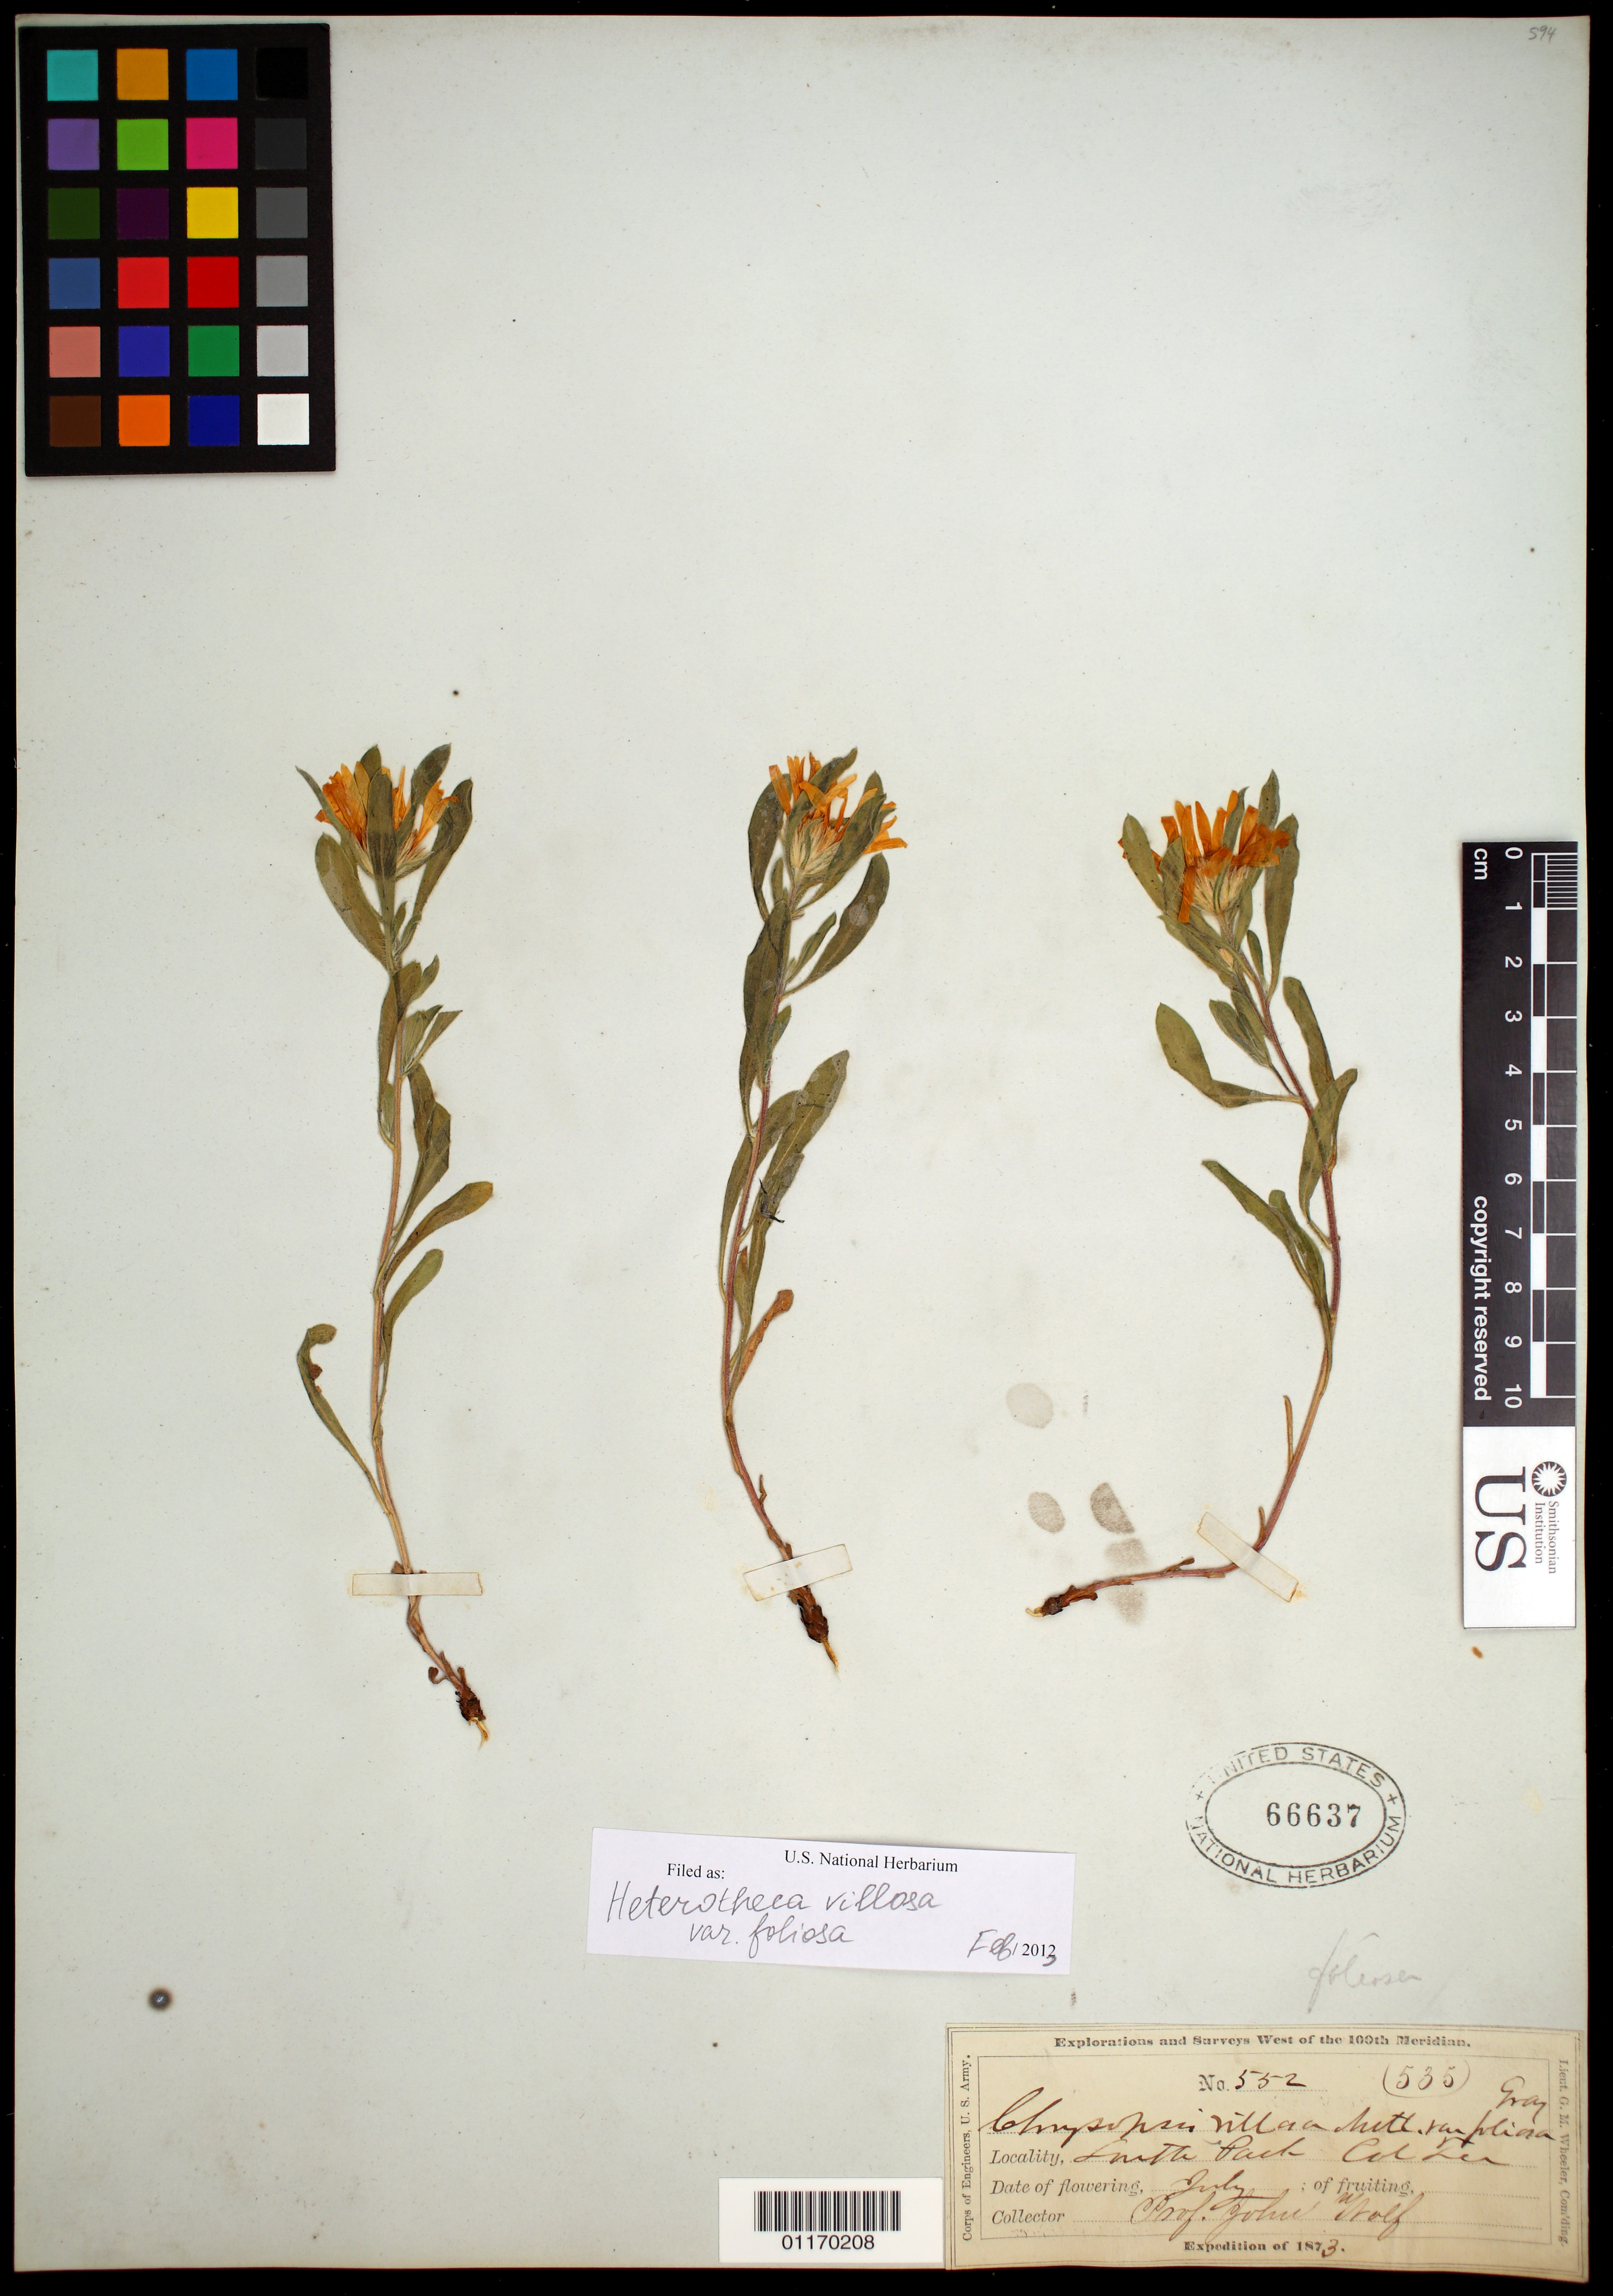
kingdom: Plantae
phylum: Tracheophyta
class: Magnoliopsida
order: Asterales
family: Asteraceae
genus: Heterotheca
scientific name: Heterotheca villosa var. foliosa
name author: (Nutt.) V.L. Harms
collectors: J. Wolf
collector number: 552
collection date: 1873-07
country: United States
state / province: Colorado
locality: South Park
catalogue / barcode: US 66637